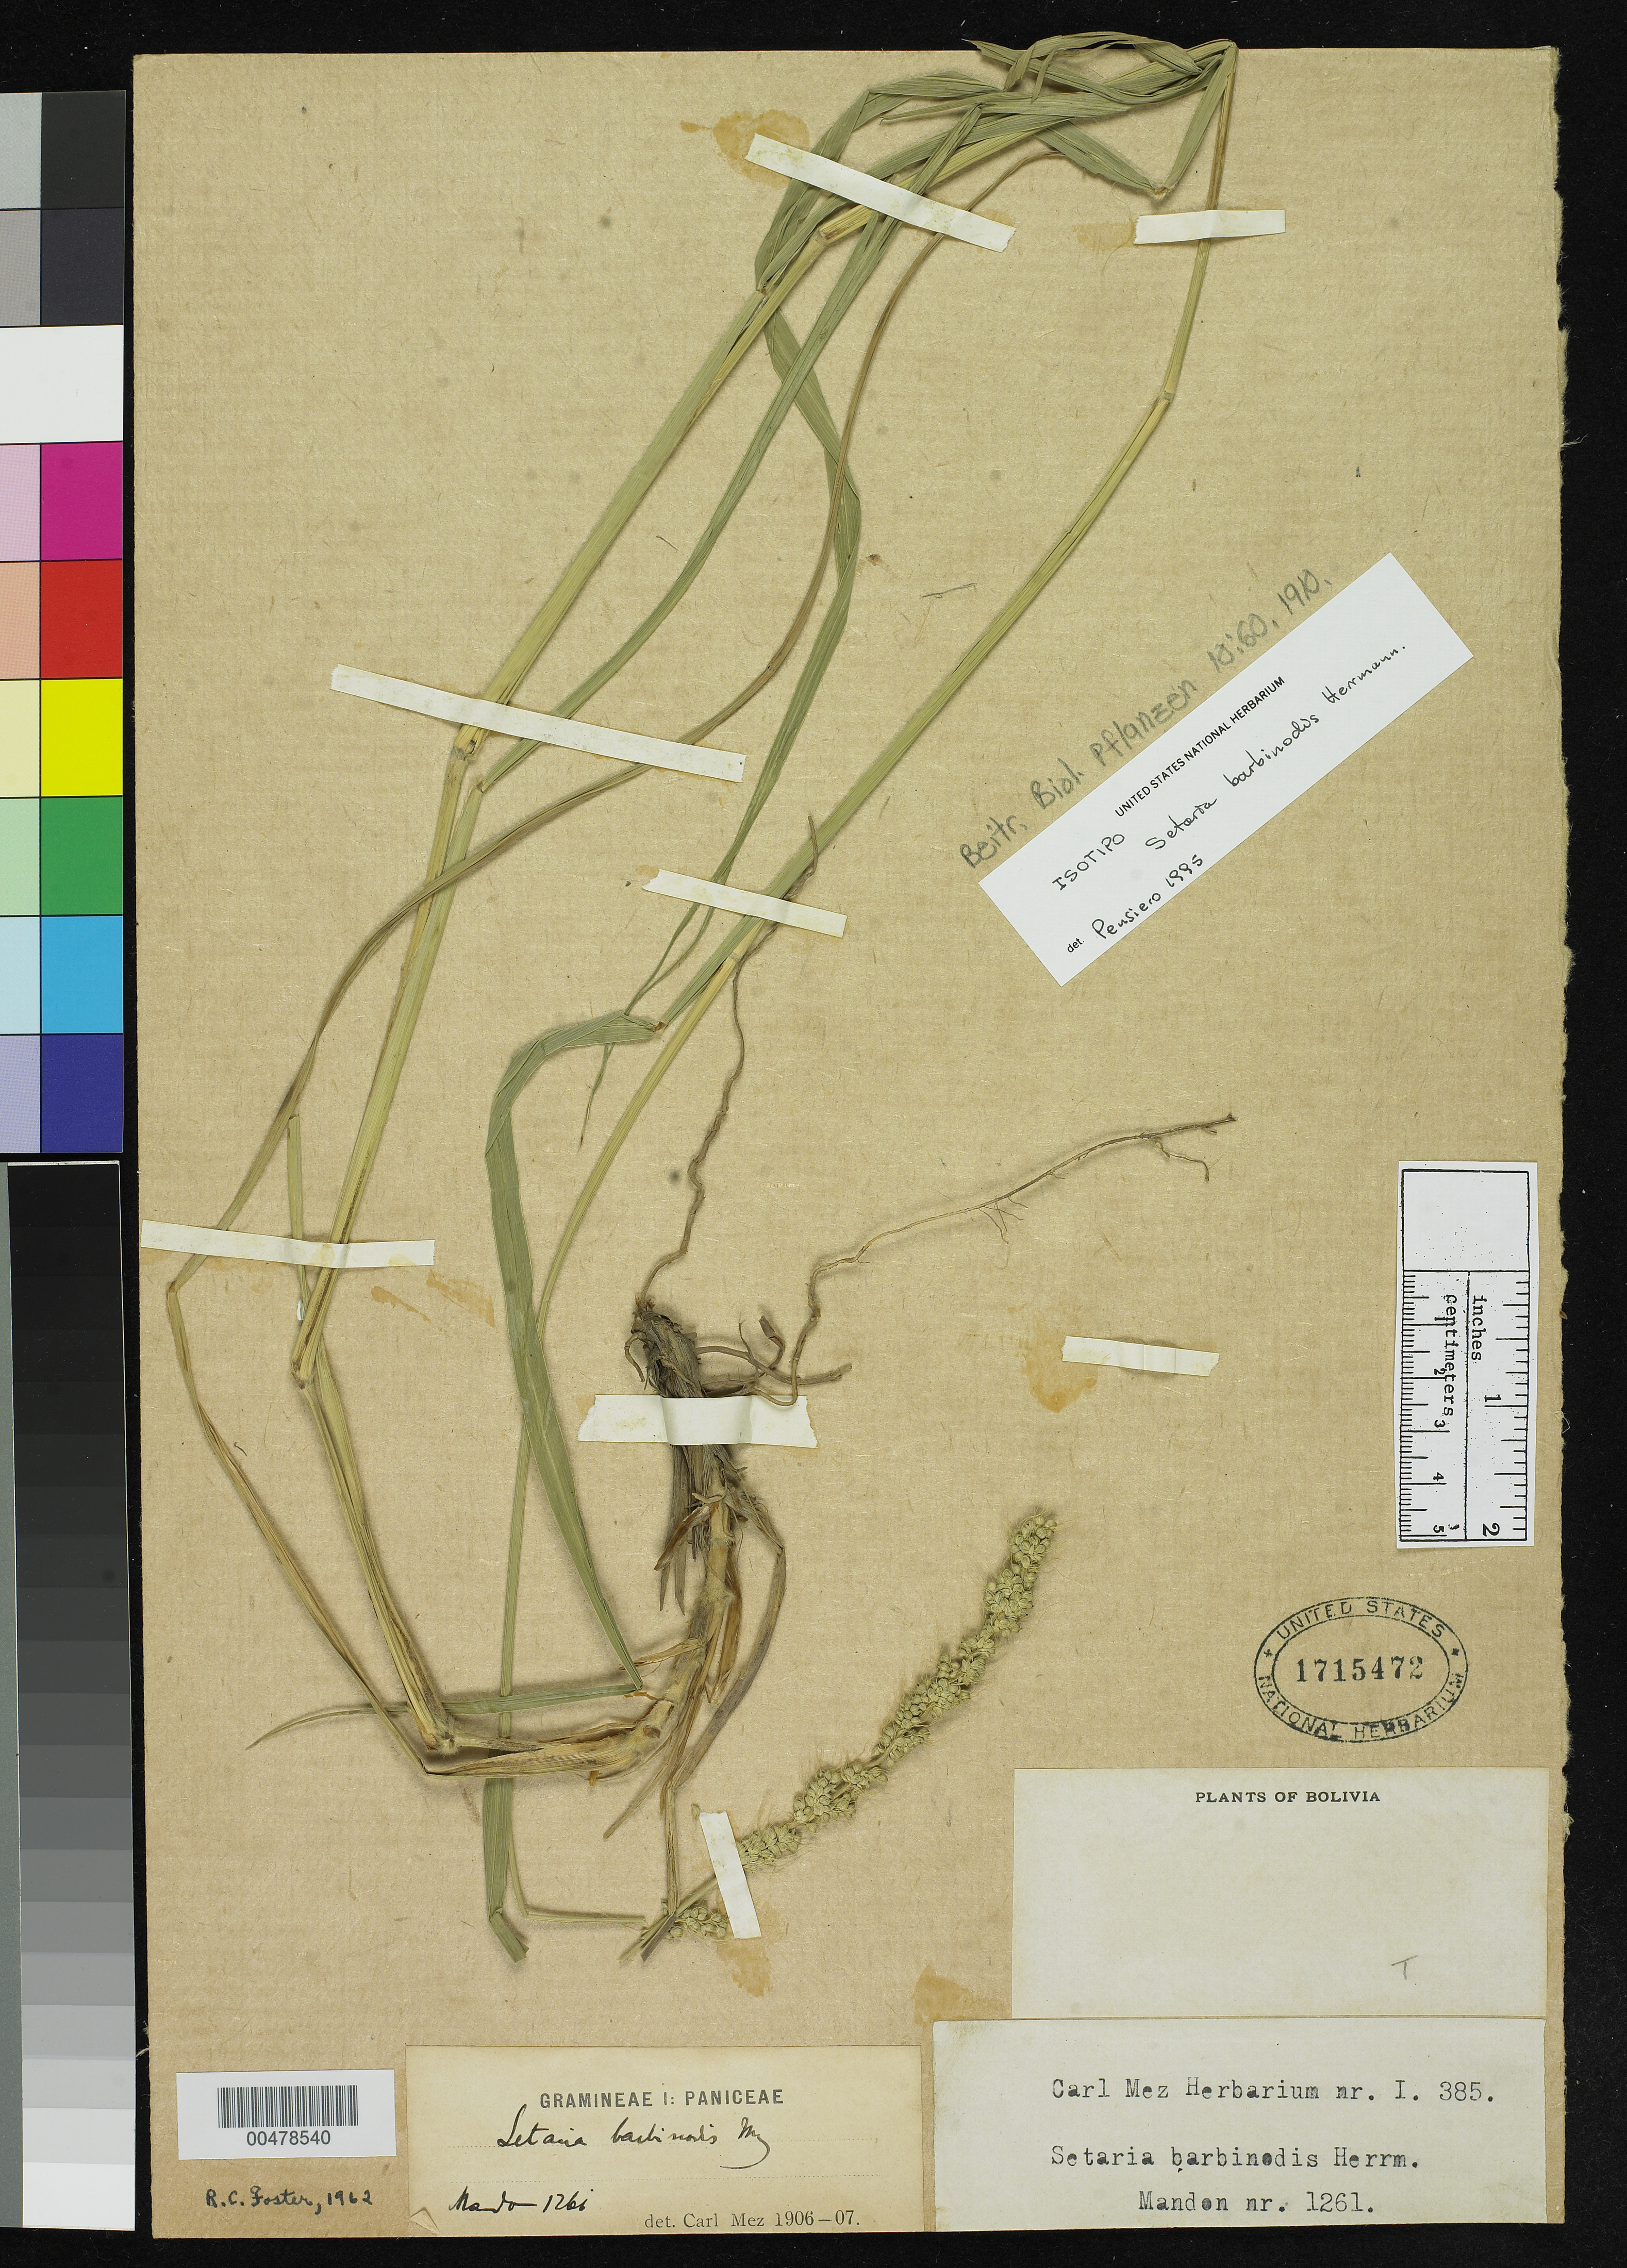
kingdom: Plantae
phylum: Tracheophyta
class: Liliopsida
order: Poales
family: Poaceae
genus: Setaria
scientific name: Setaria barbinodis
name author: R.A.W. Herrm.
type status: Isotype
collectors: G. Mandon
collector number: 1261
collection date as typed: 1859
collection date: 1859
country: Bolivia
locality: Mapiri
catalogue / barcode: US 1715472